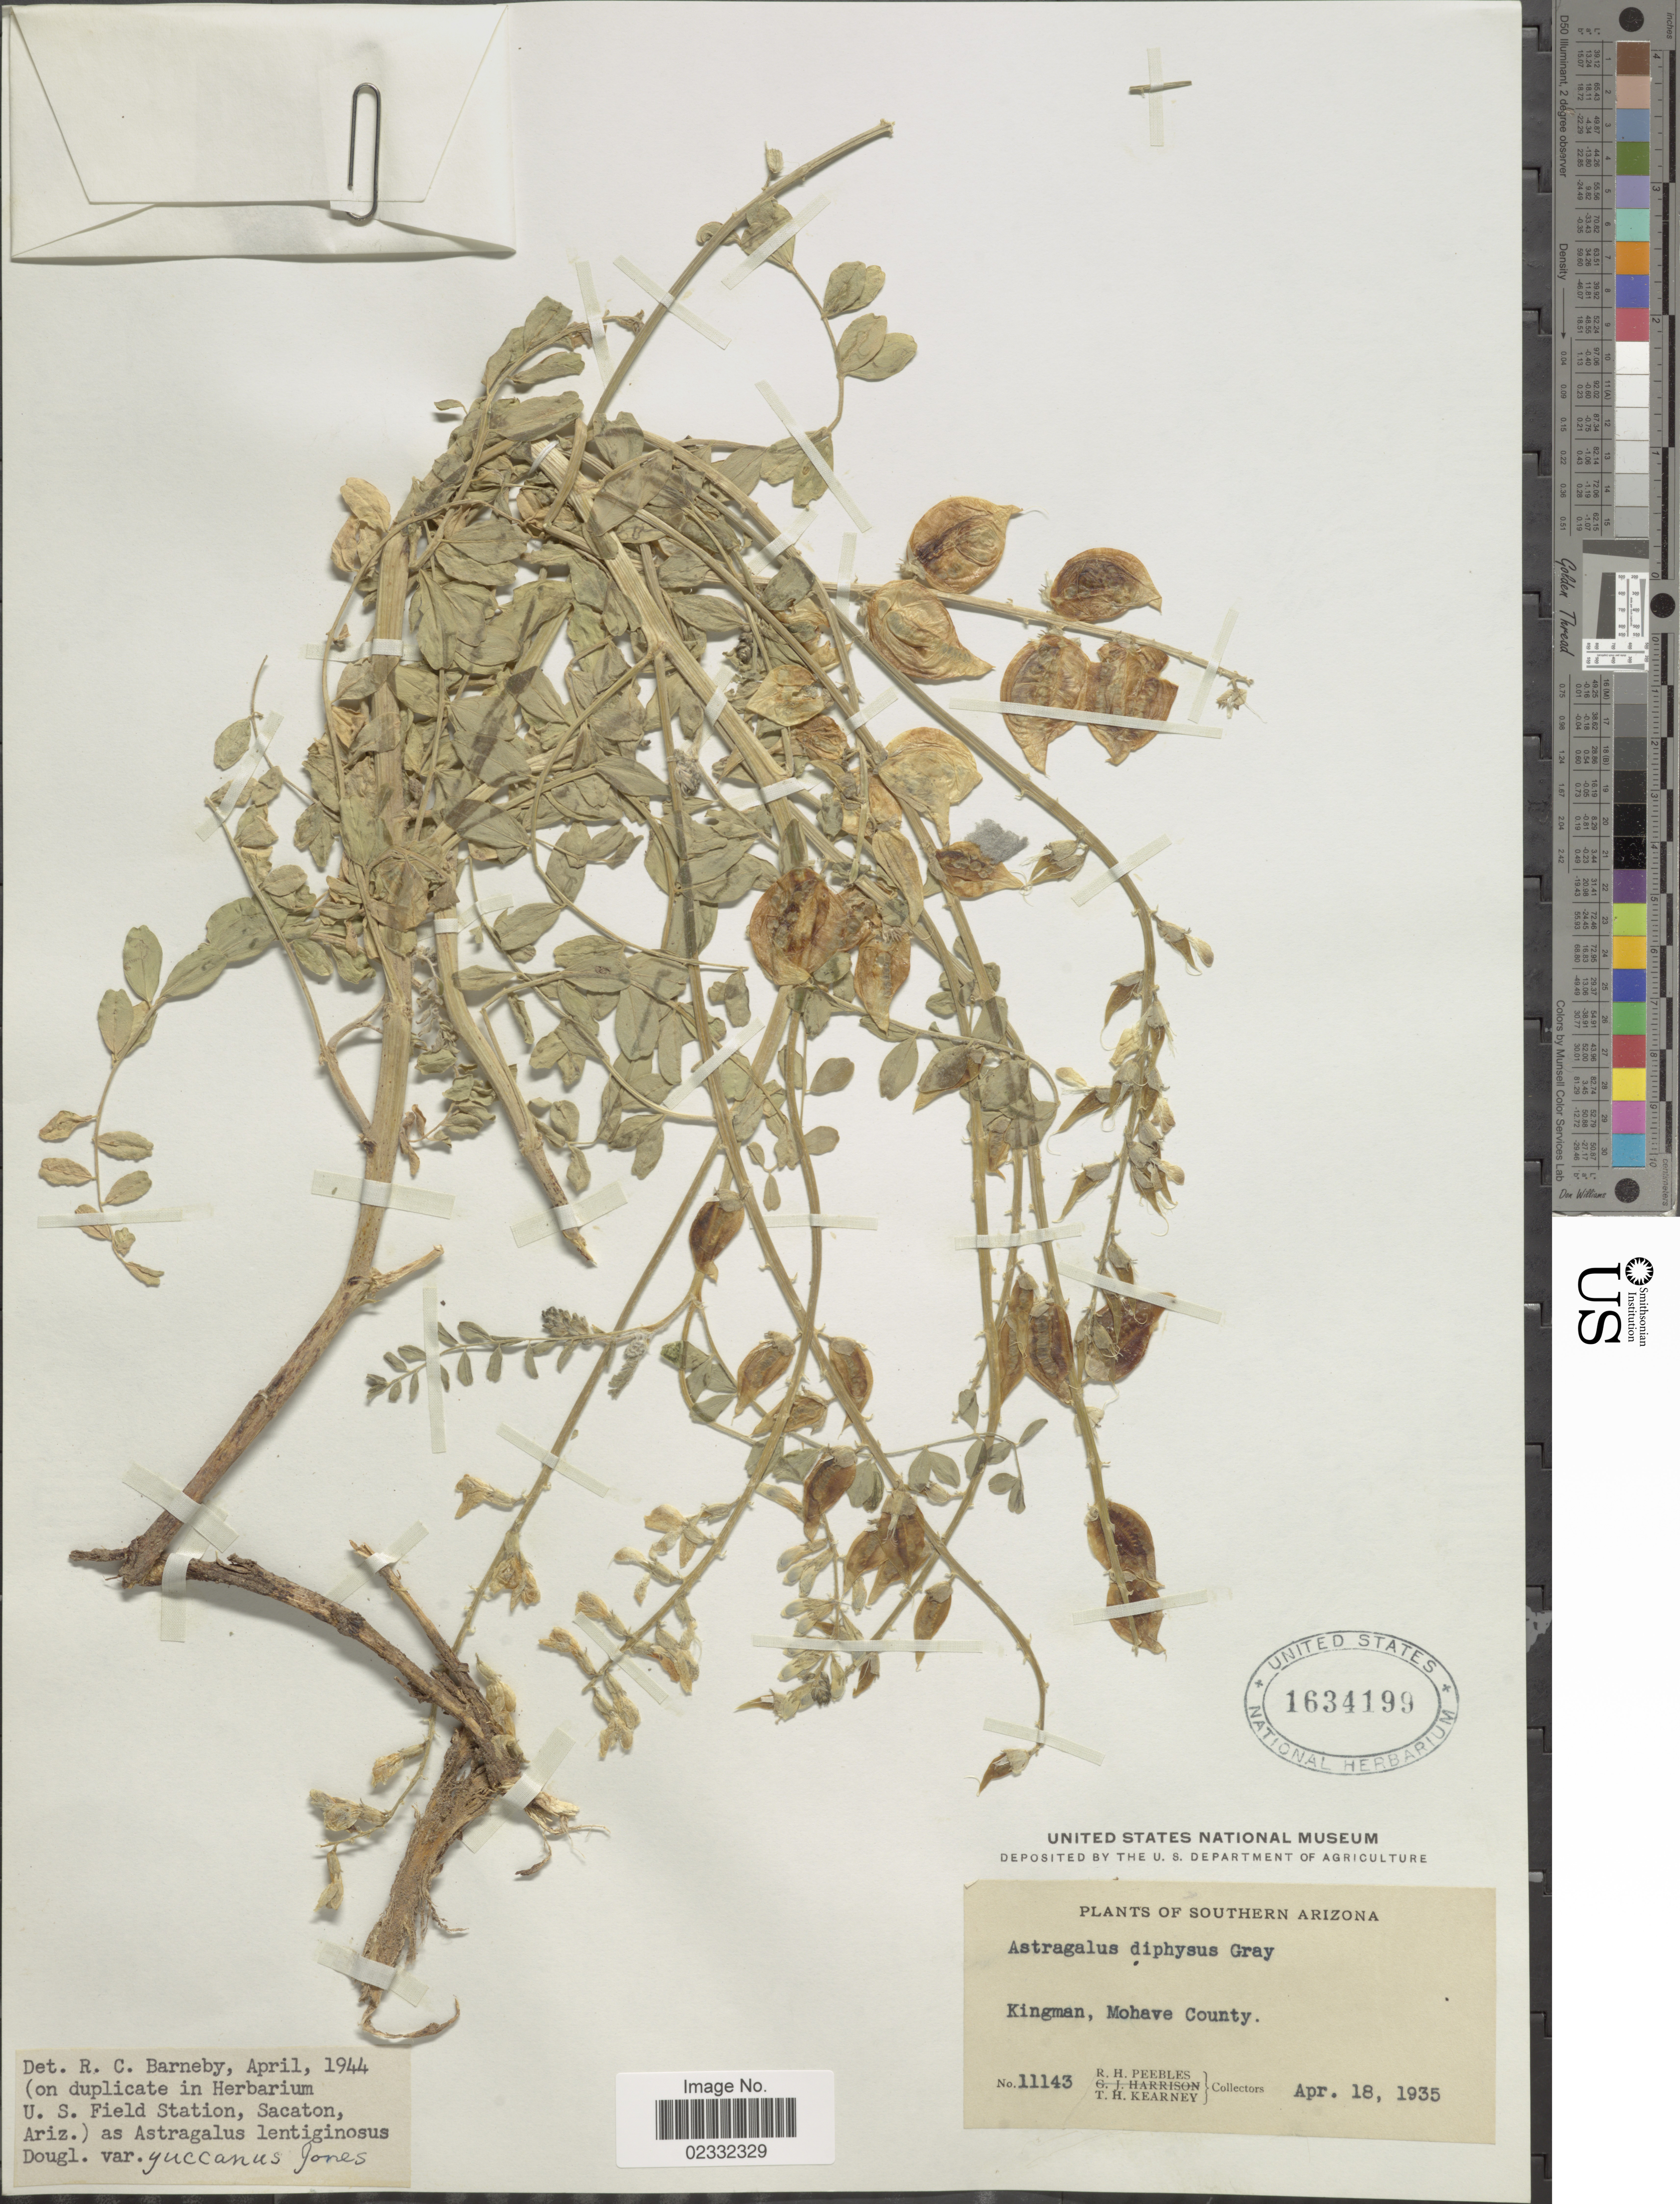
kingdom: Plantae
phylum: Tracheophyta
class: Magnoliopsida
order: Fabales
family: Fabaceae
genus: Astragalus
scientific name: Astragalus lentiginosus var. yuccanus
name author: M.E. Jones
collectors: R. H. Peebles & T. H. Kearney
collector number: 11143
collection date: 1935-04-18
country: United States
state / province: Arizona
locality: Southern Arizona, Kingman, Mohave County.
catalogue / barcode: US 1634199